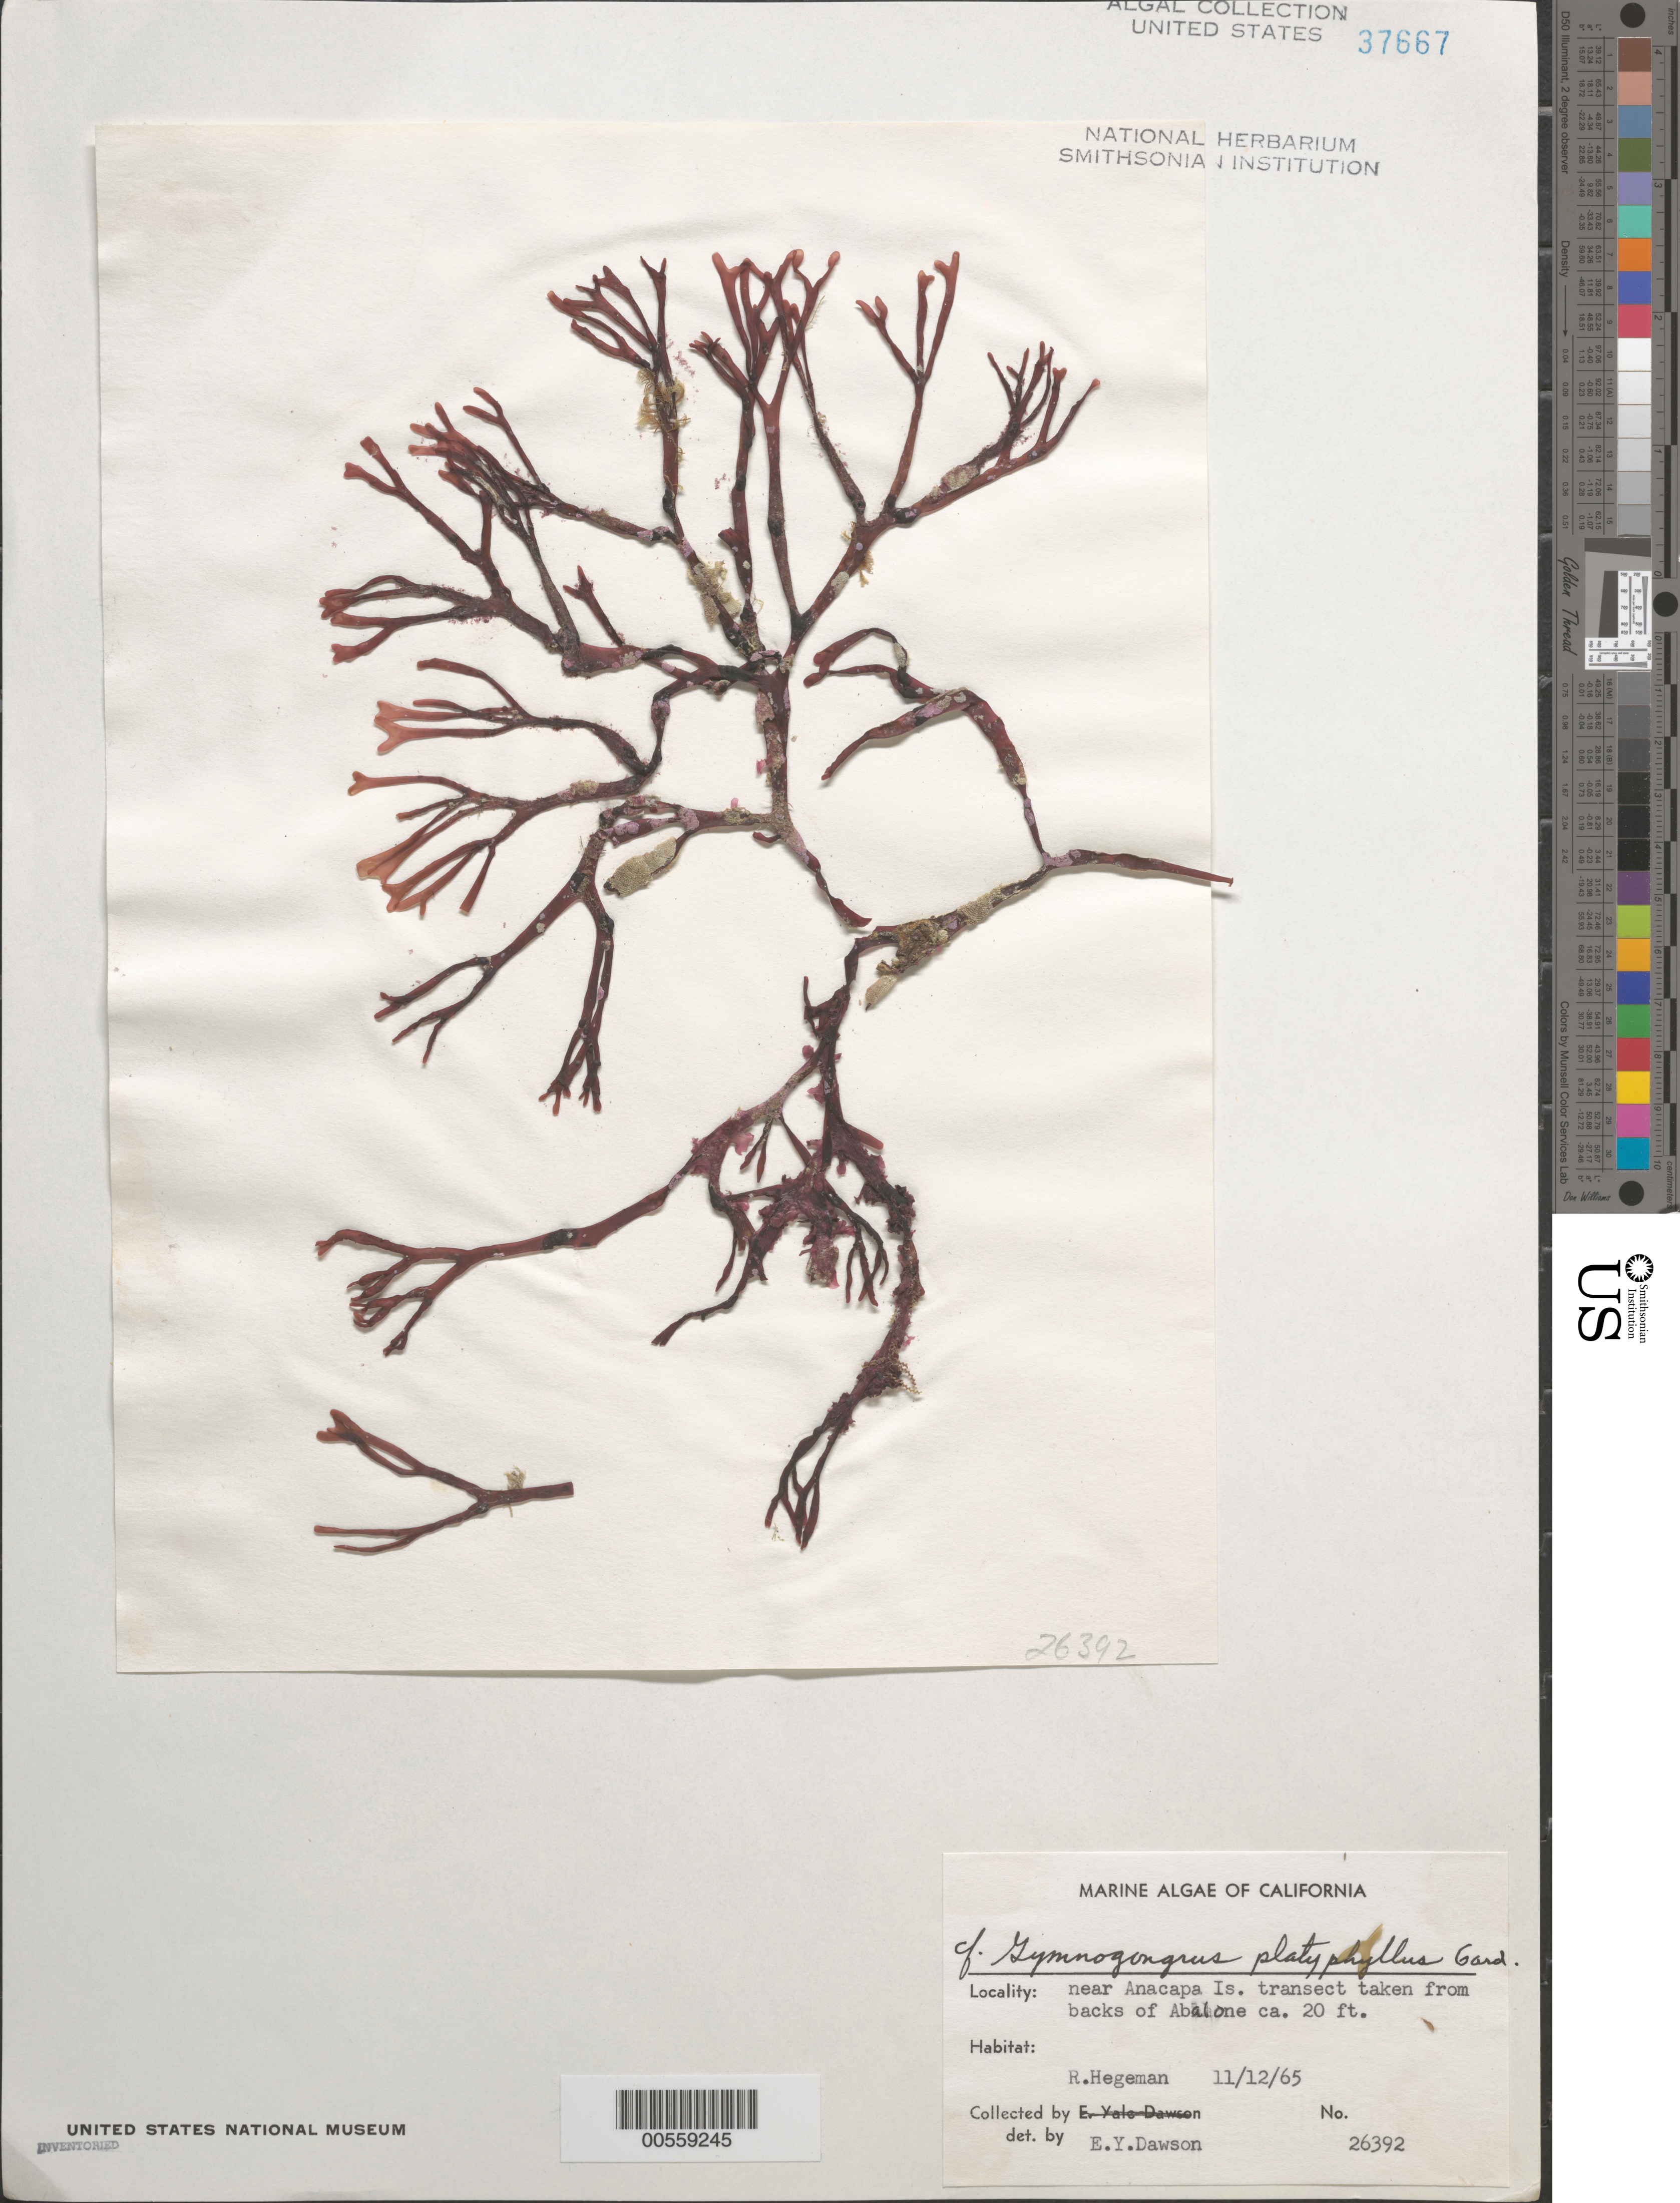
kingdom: Plantae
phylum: Rhodophyta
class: Florideophyceae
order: Gigartinales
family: Phyllophoraceae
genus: Gymnogongrus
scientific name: Gymnogongrus platyphyllus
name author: N.L. Gardner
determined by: Dawson, E. Y.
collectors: R. Hegeman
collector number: EYD 26392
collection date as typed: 12 Nov 1965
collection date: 1965-11-12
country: United States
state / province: California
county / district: Ventura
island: Anacapa Island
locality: Near the island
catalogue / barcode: US 37667